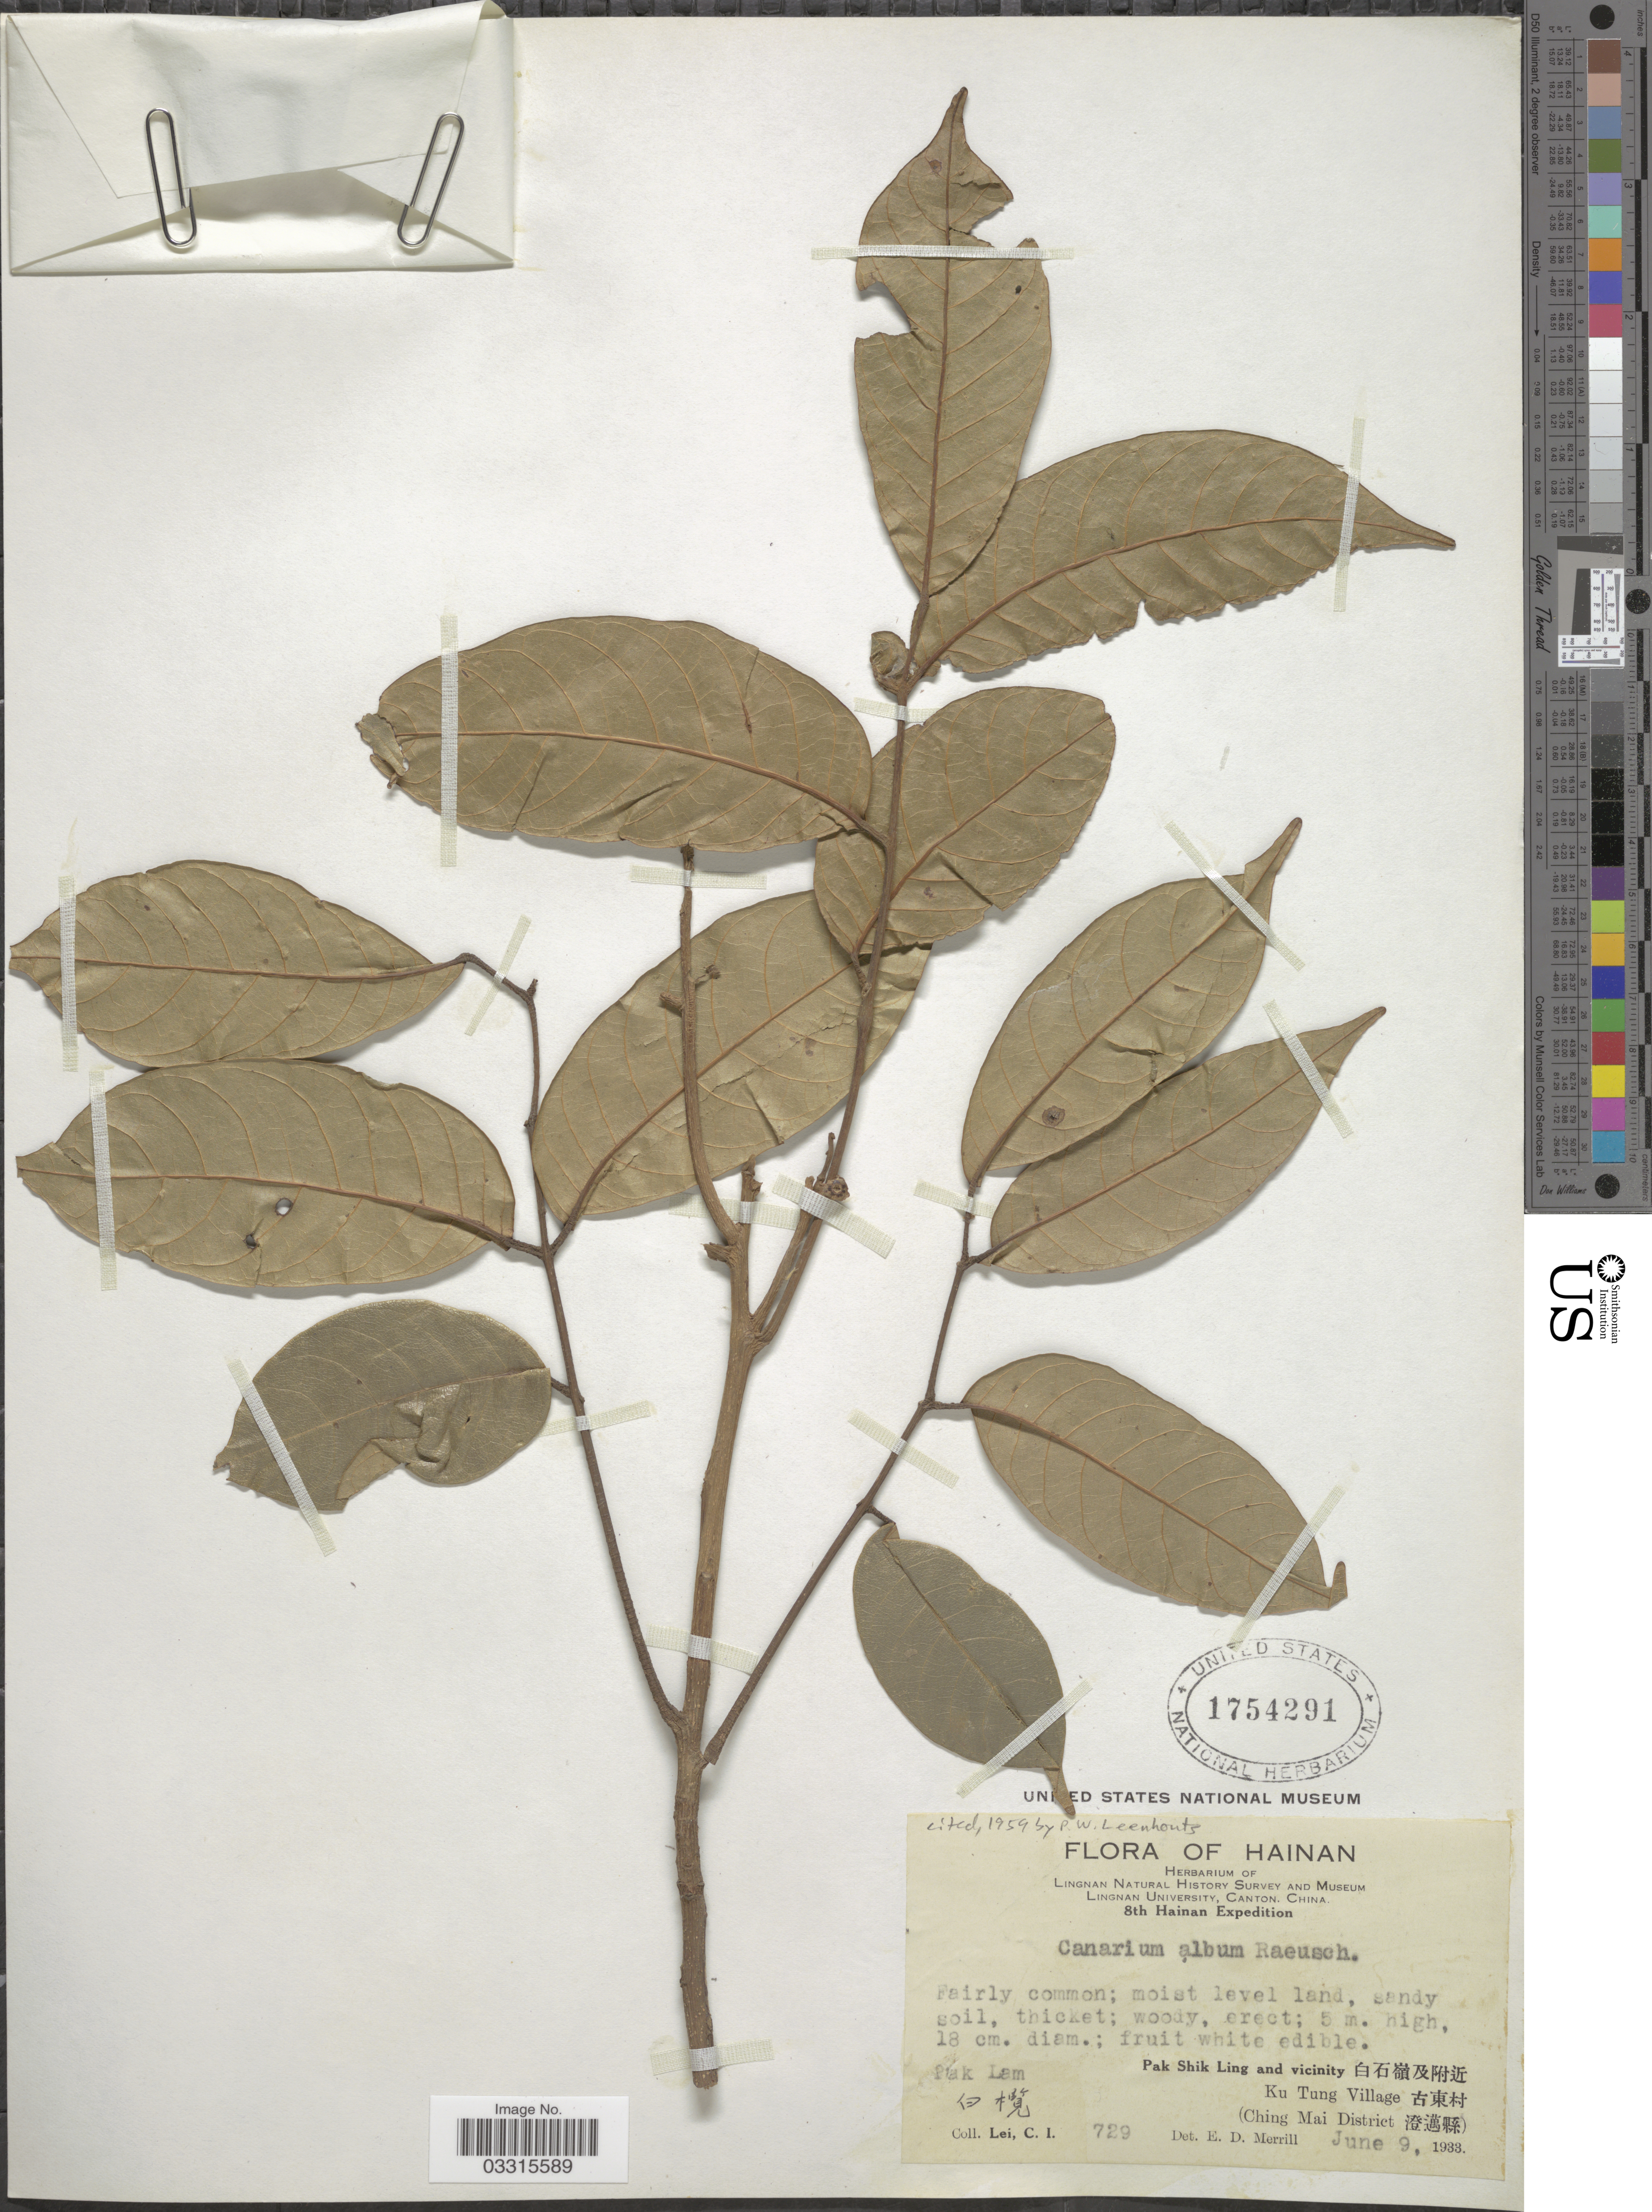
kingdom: Plantae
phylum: Tracheophyta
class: Magnoliopsida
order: Sapindales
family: Burseraceae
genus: Canarium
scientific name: Canarium album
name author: Leenh.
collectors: C. I. Lei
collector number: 729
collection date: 1933-06-09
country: China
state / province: Hainan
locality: Pak Shik Ling and vicinity Ku Tung Village (Ching Mai District).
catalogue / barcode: US 1754291